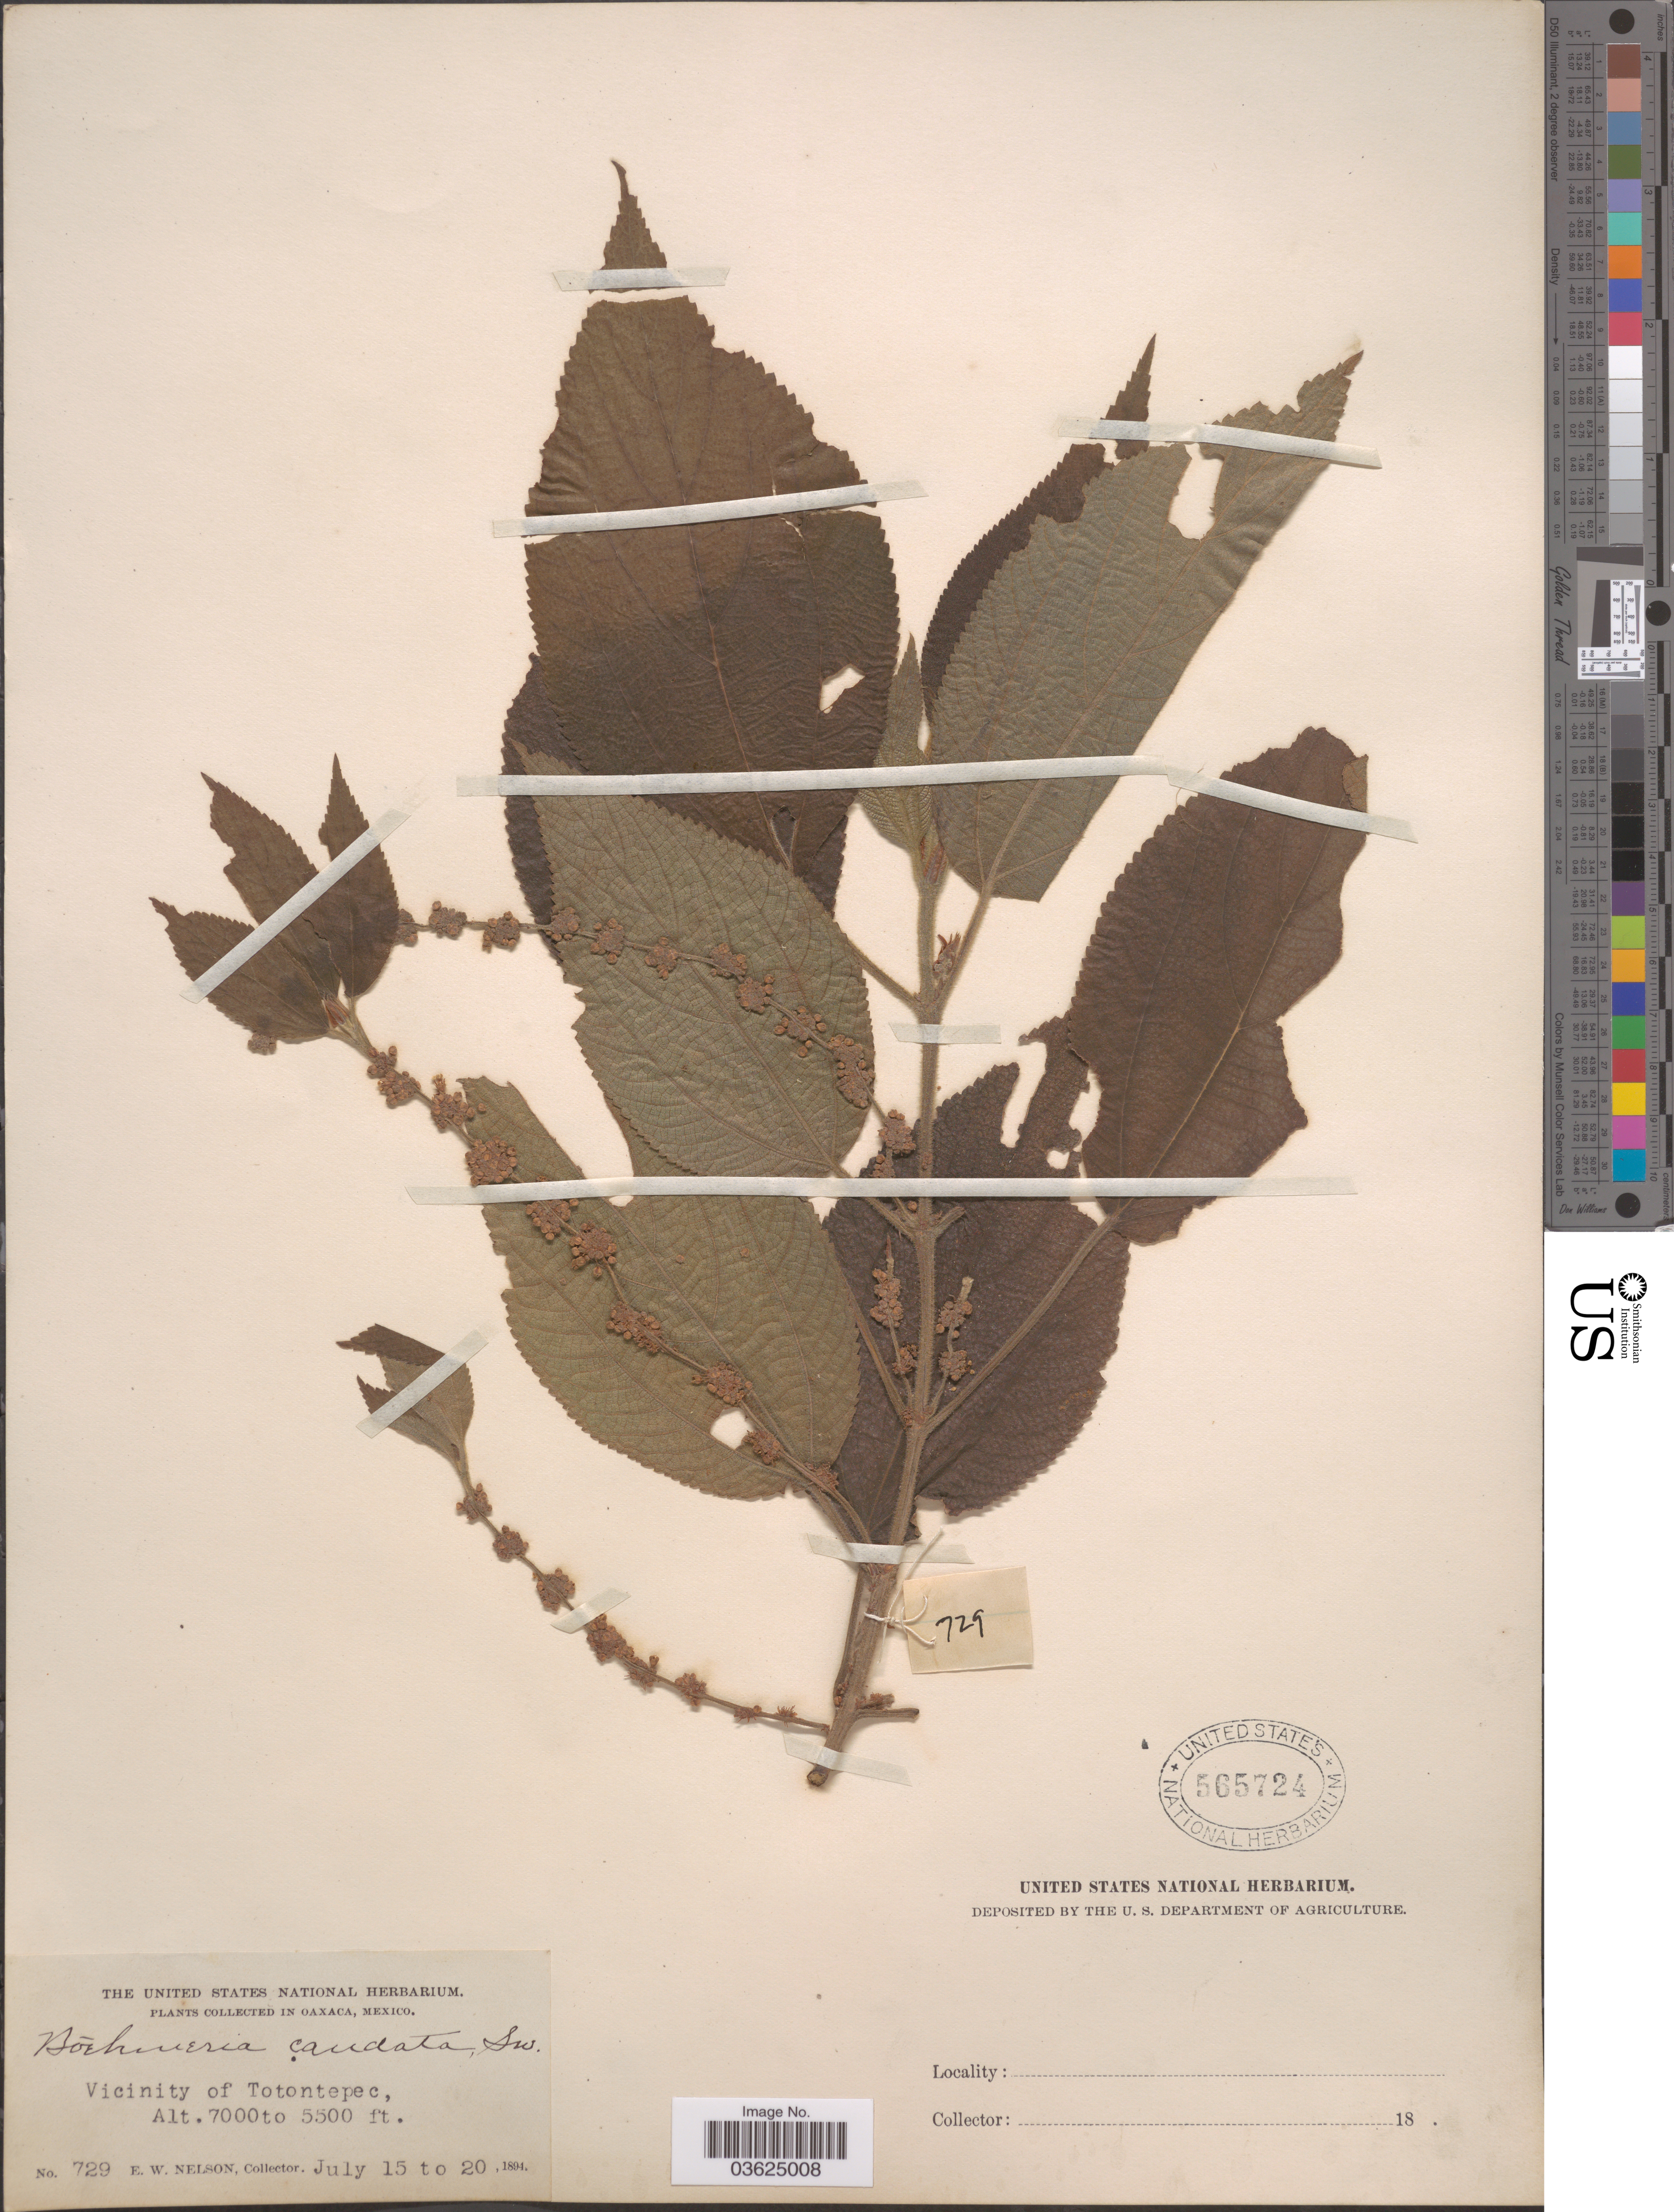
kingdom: Plantae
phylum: Tracheophyta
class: Magnoliopsida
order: Rosales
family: Urticaceae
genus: Boehmeria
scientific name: Boehmeria caudata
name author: Sw.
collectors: E. W. Nelson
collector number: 729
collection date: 1894-07-15/1894-07-20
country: Mexico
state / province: Oaxaca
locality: Vicinity of Totontepec.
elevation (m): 1676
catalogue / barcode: US 565724